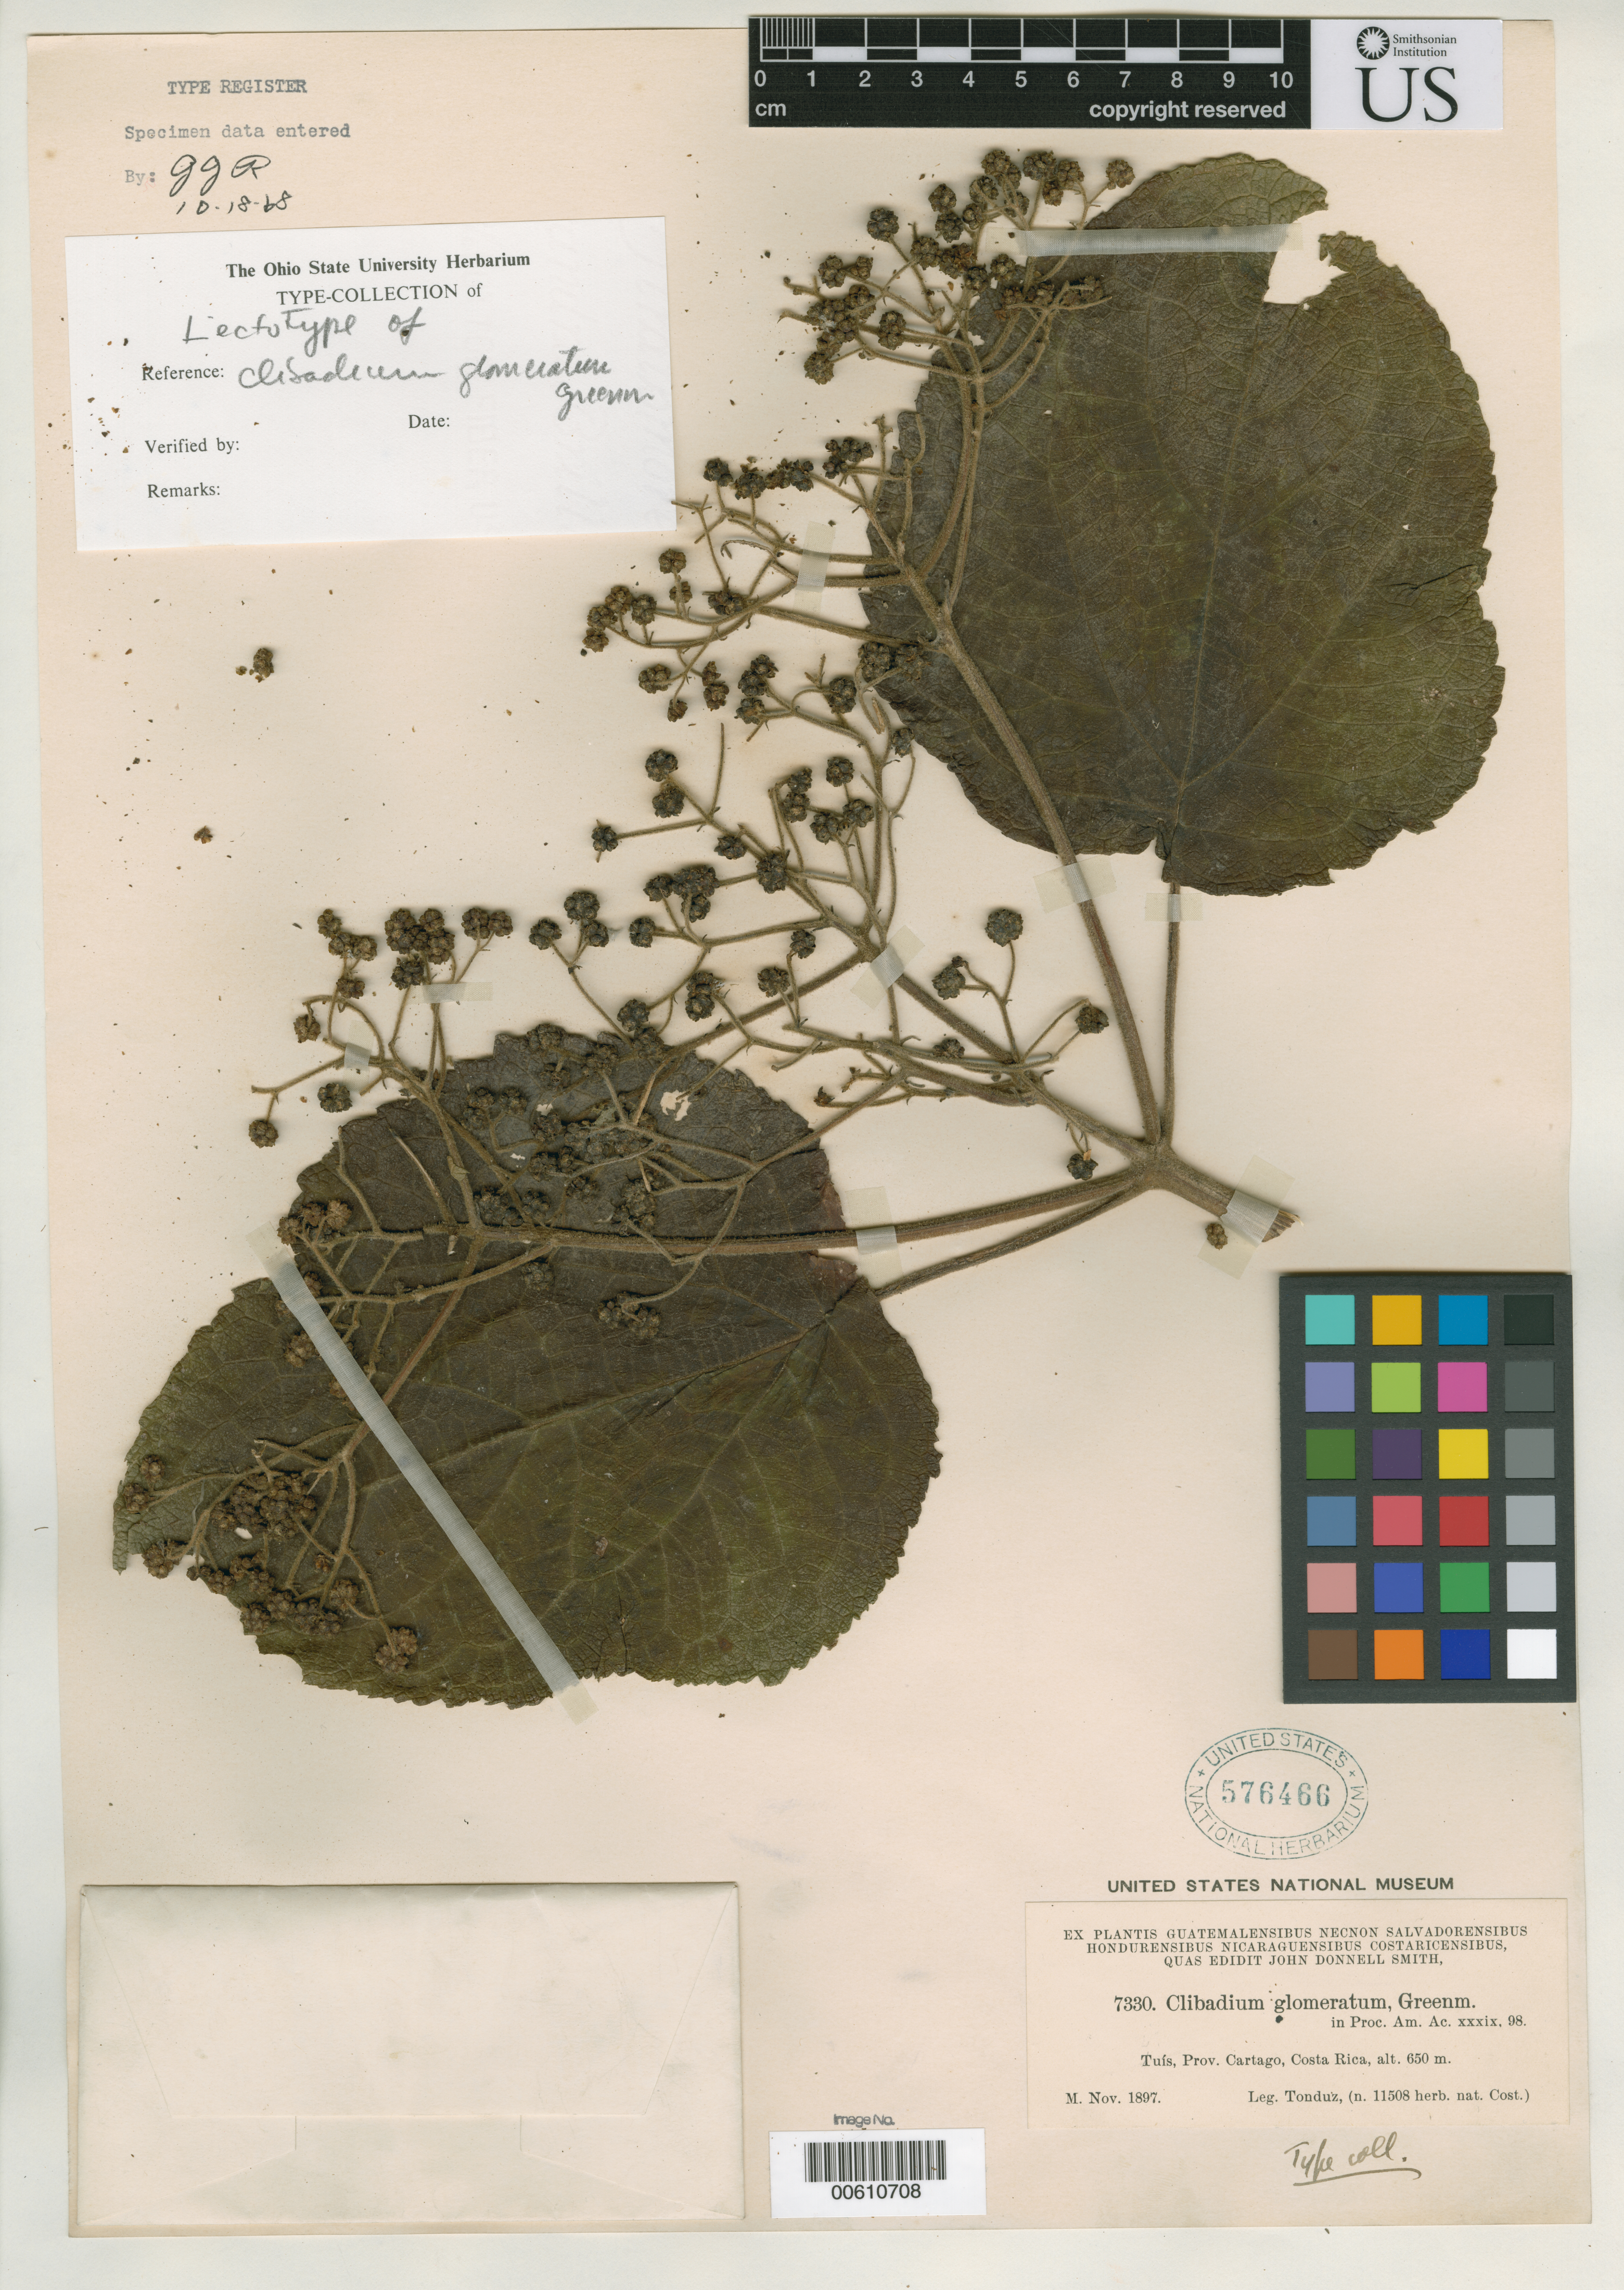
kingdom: Plantae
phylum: Tracheophyta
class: Magnoliopsida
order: Asterales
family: Asteraceae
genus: Clibadium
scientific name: Clibadium glomeratum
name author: Greenm.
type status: Isotype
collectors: A. Tonduz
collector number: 11508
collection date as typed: Nov 1897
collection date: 1897-11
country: Costa Rica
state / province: Cartago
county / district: Tuis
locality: Tuis.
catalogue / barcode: US 576466